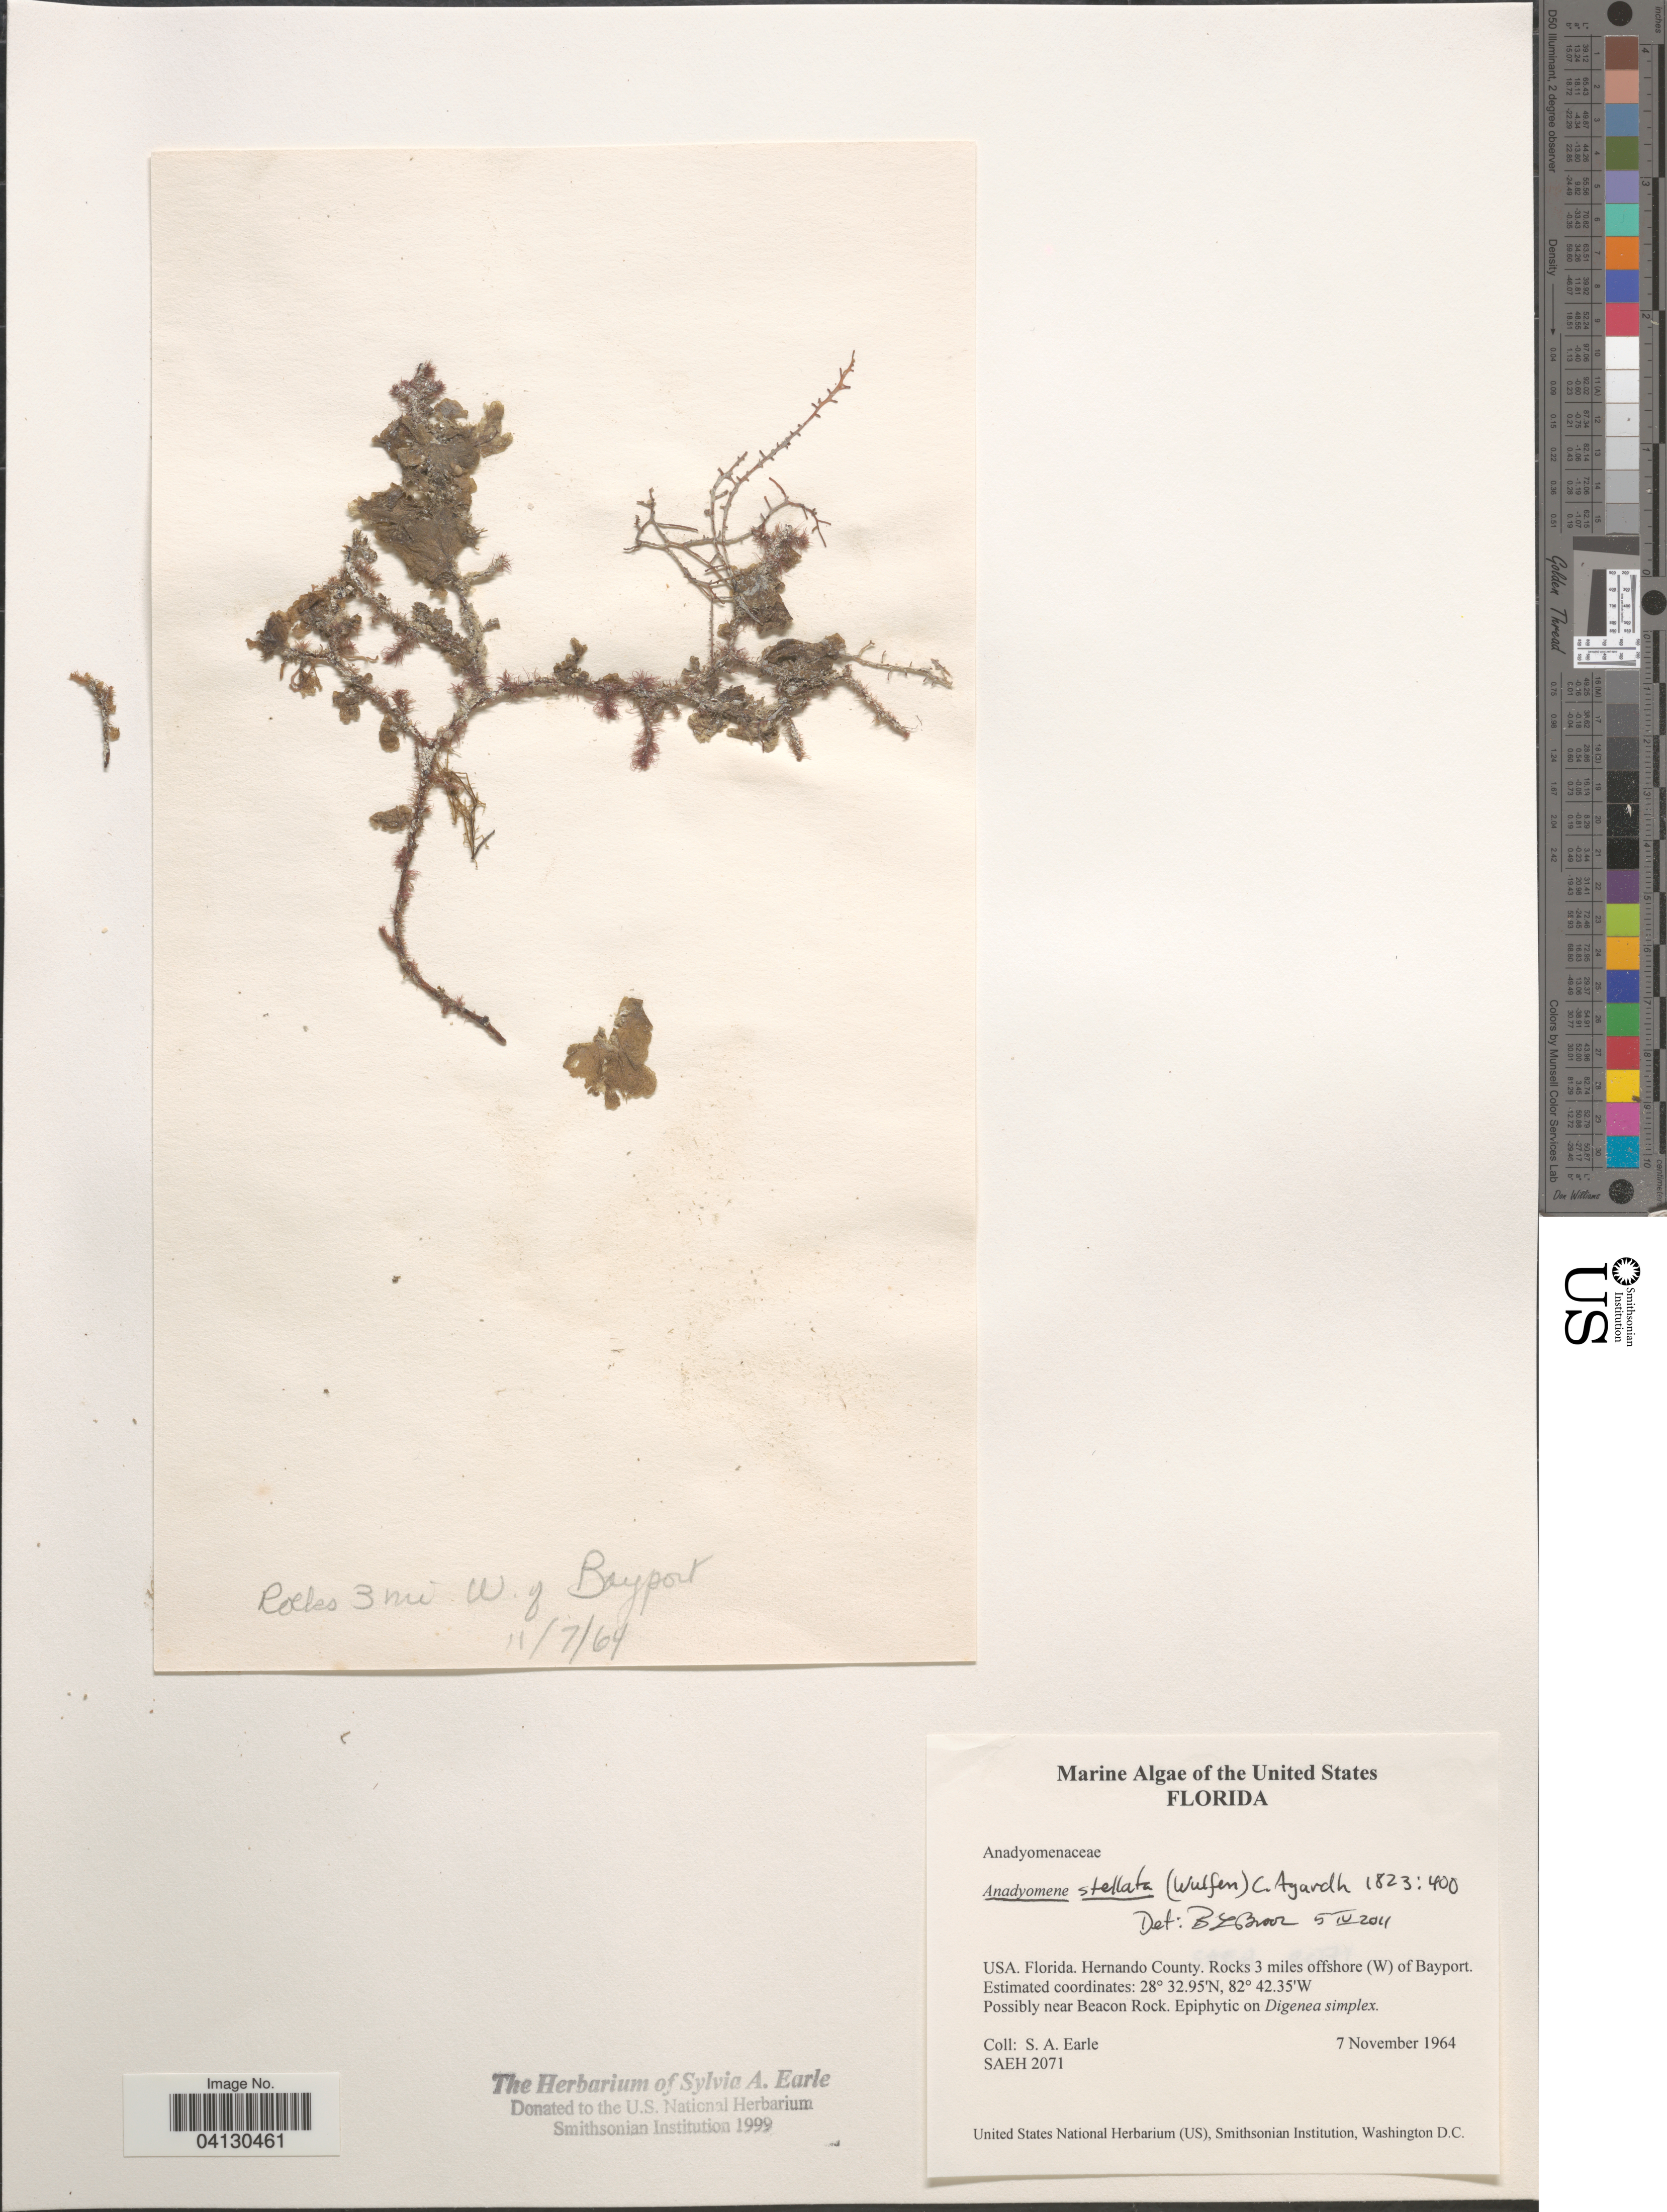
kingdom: Plantae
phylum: Chlorophyta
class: Ulvophyceae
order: Cladophorales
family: Anadyomenaceae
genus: Anadyomene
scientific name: Anadyomene stellata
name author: (Wulfen) C. Agardh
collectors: S. A. Earle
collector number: SAEH2071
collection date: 1964-11-07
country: United States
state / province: Florida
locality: Hernando County. Rocks 3 miles offshore (W) of Bayport. Possibly near Beacon Rock.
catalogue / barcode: US 329175